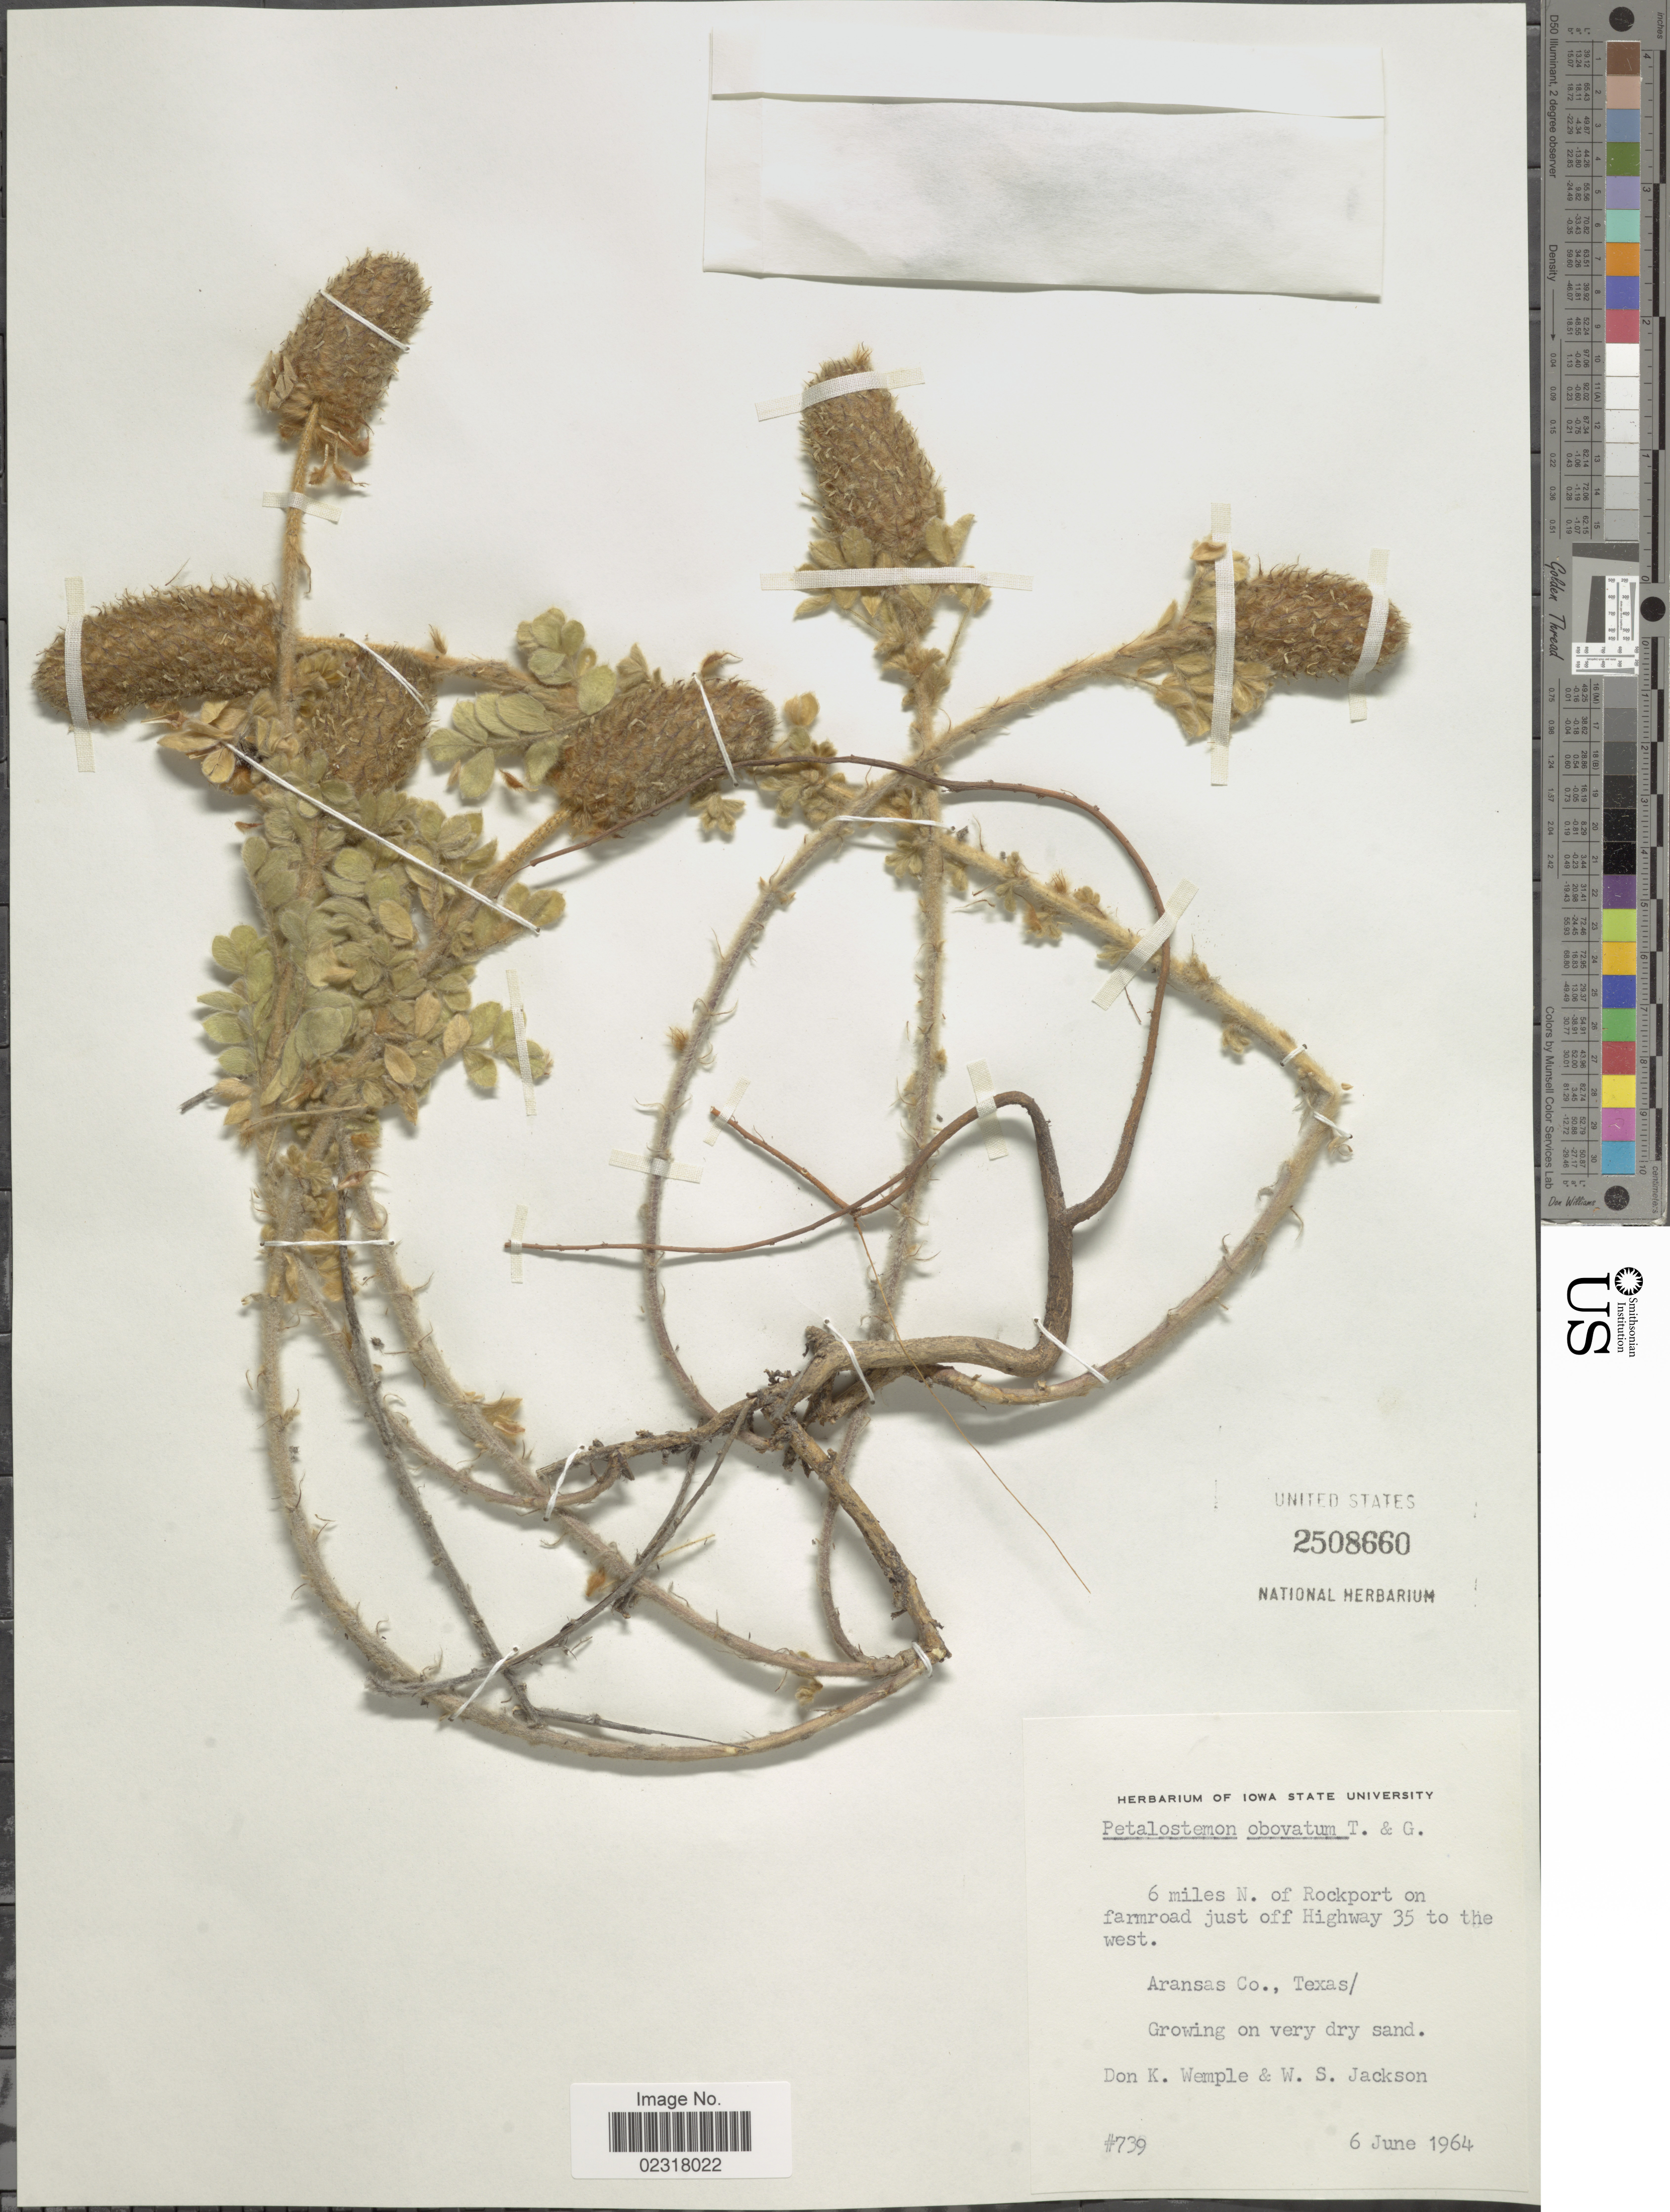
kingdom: Plantae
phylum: Tracheophyta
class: Magnoliopsida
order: Fabales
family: Fabaceae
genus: Dalea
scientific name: Dalea obovata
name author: (Torr.) Shinners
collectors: D. Wemple & W. Jackson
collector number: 739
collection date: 1964-06-06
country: United States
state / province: Texas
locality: Aransas Co., 6 miles N. of Rockport on farmroad just off Highway 35 to the west.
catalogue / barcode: US 2508660